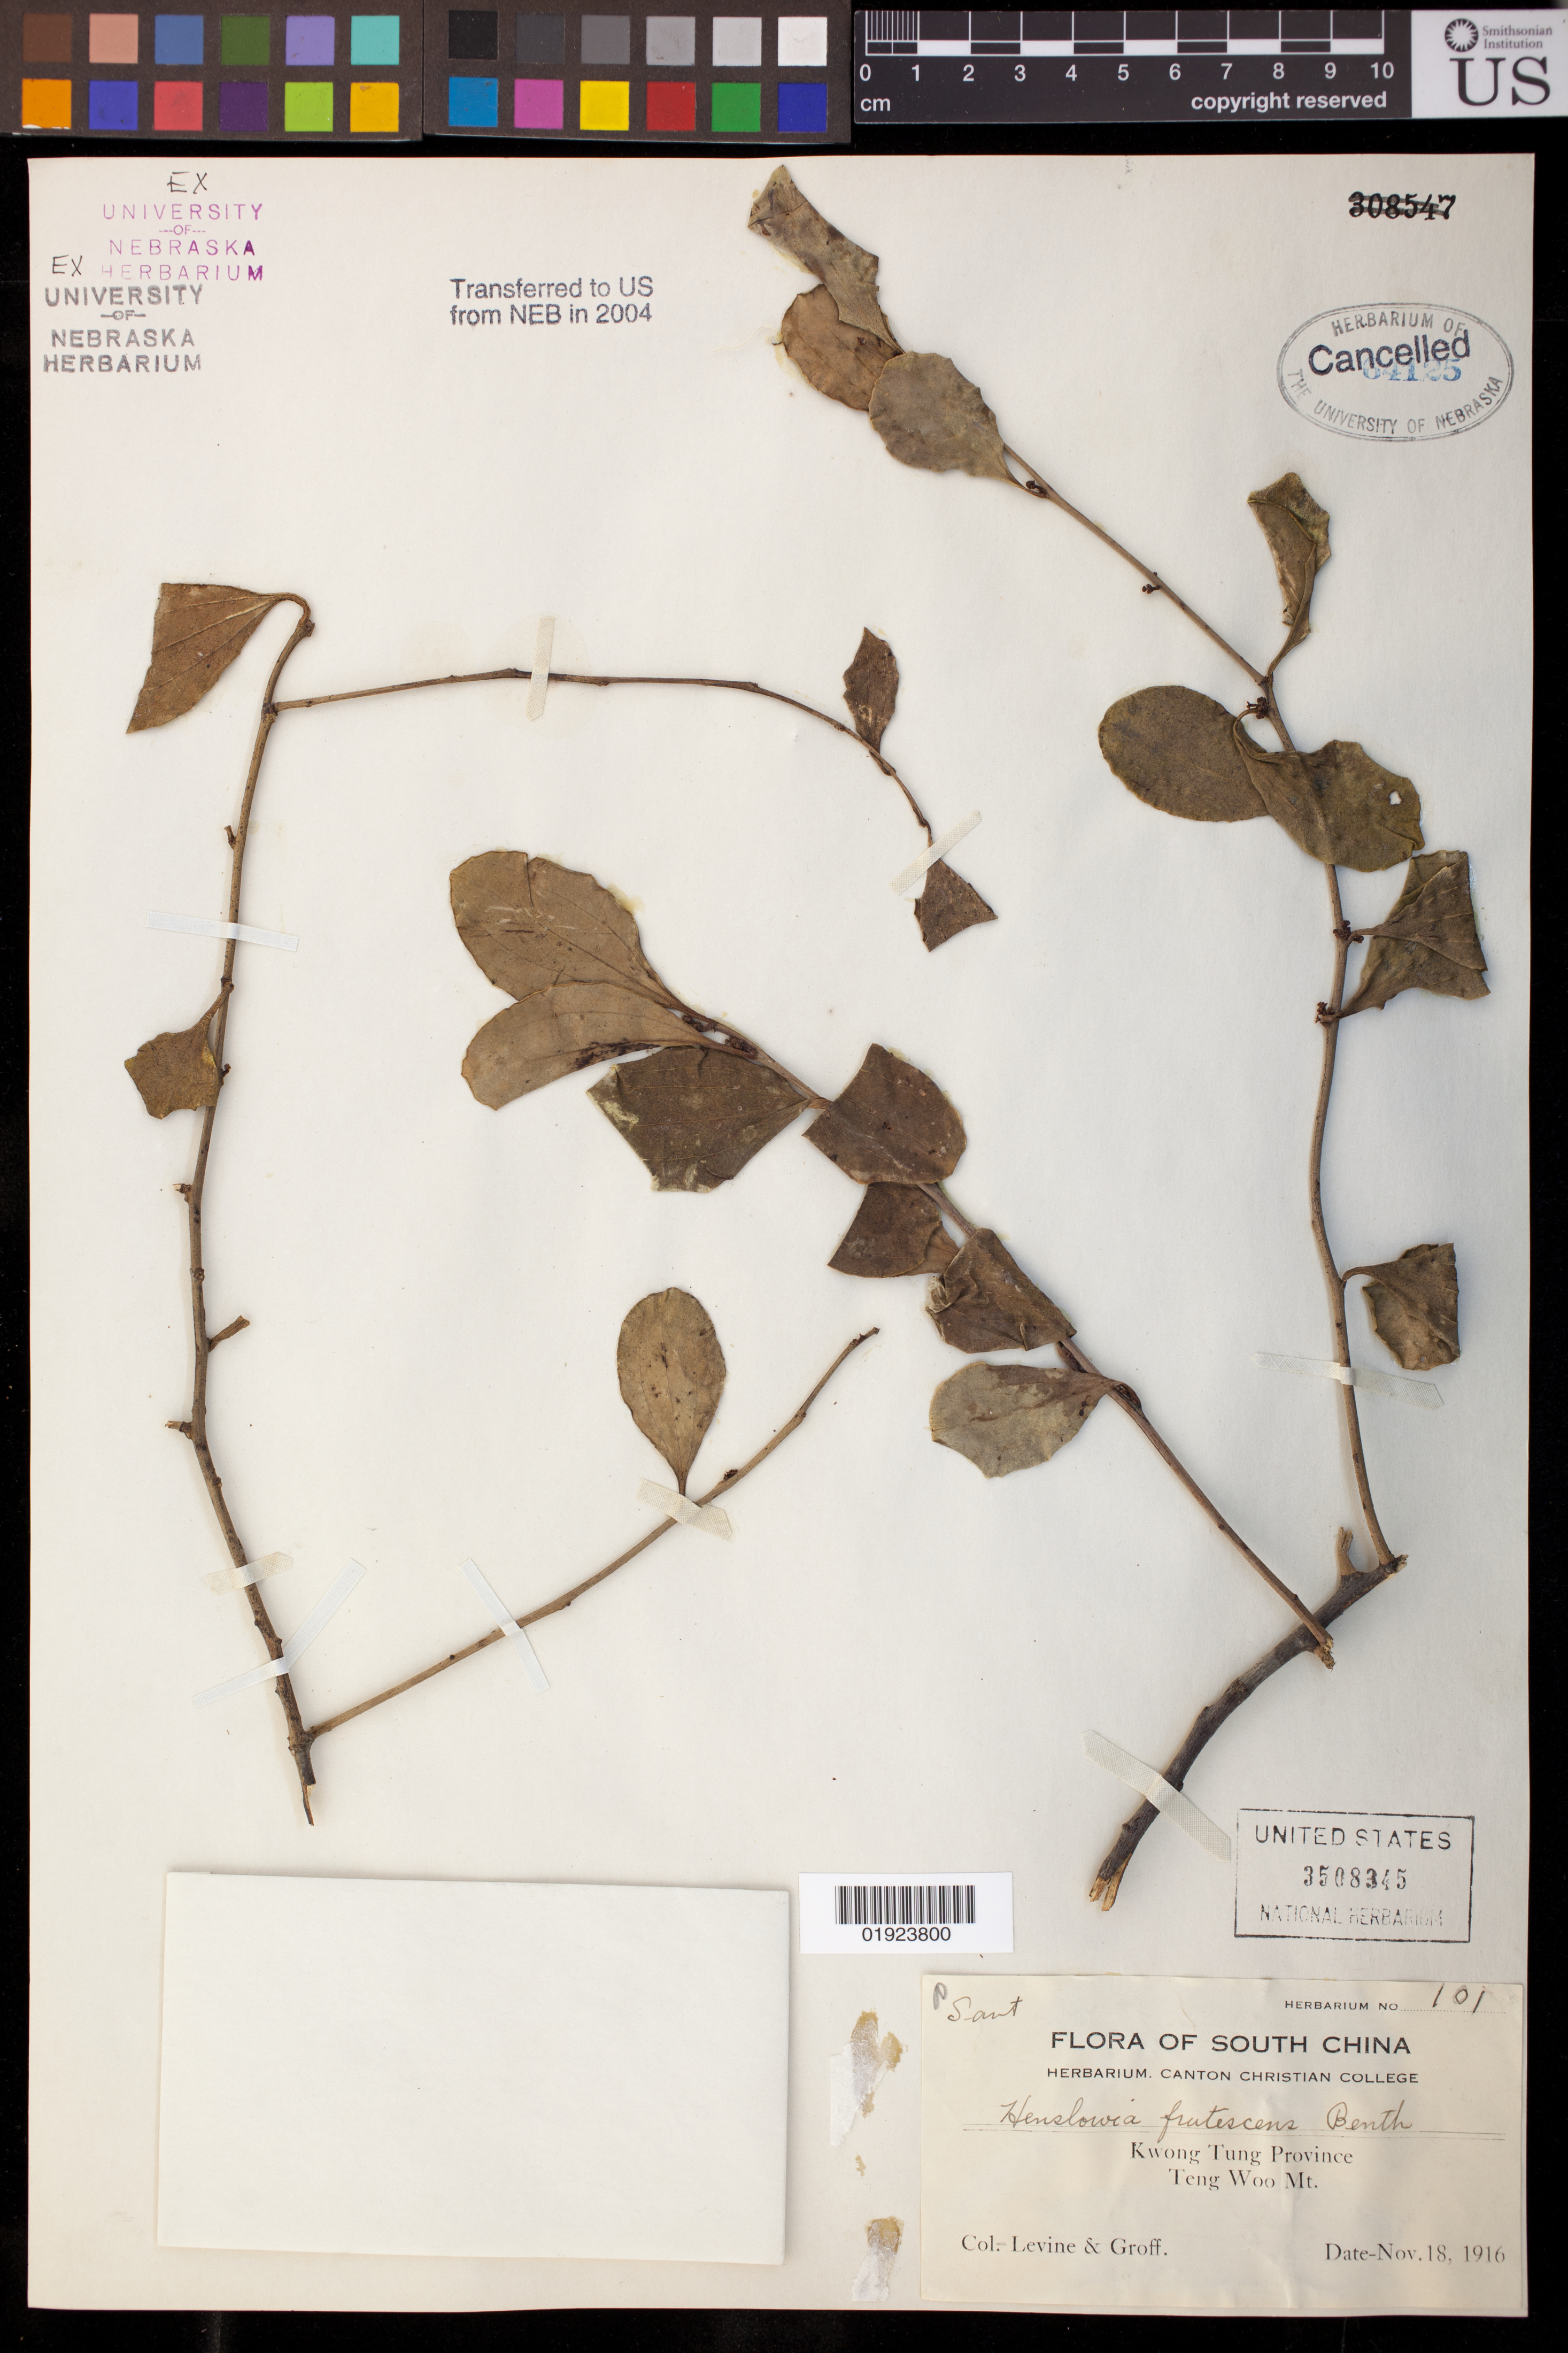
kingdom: Plantae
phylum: Tracheophyta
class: Magnoliopsida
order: Santalales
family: Amphorogynaceae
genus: Dendrotrophe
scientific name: Dendrotrophe varians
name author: (Blume) Miq.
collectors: C. O. Levine & G. Groff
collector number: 101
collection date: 1916-11-18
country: China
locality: Kwong Tung Province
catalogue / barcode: US 3508345